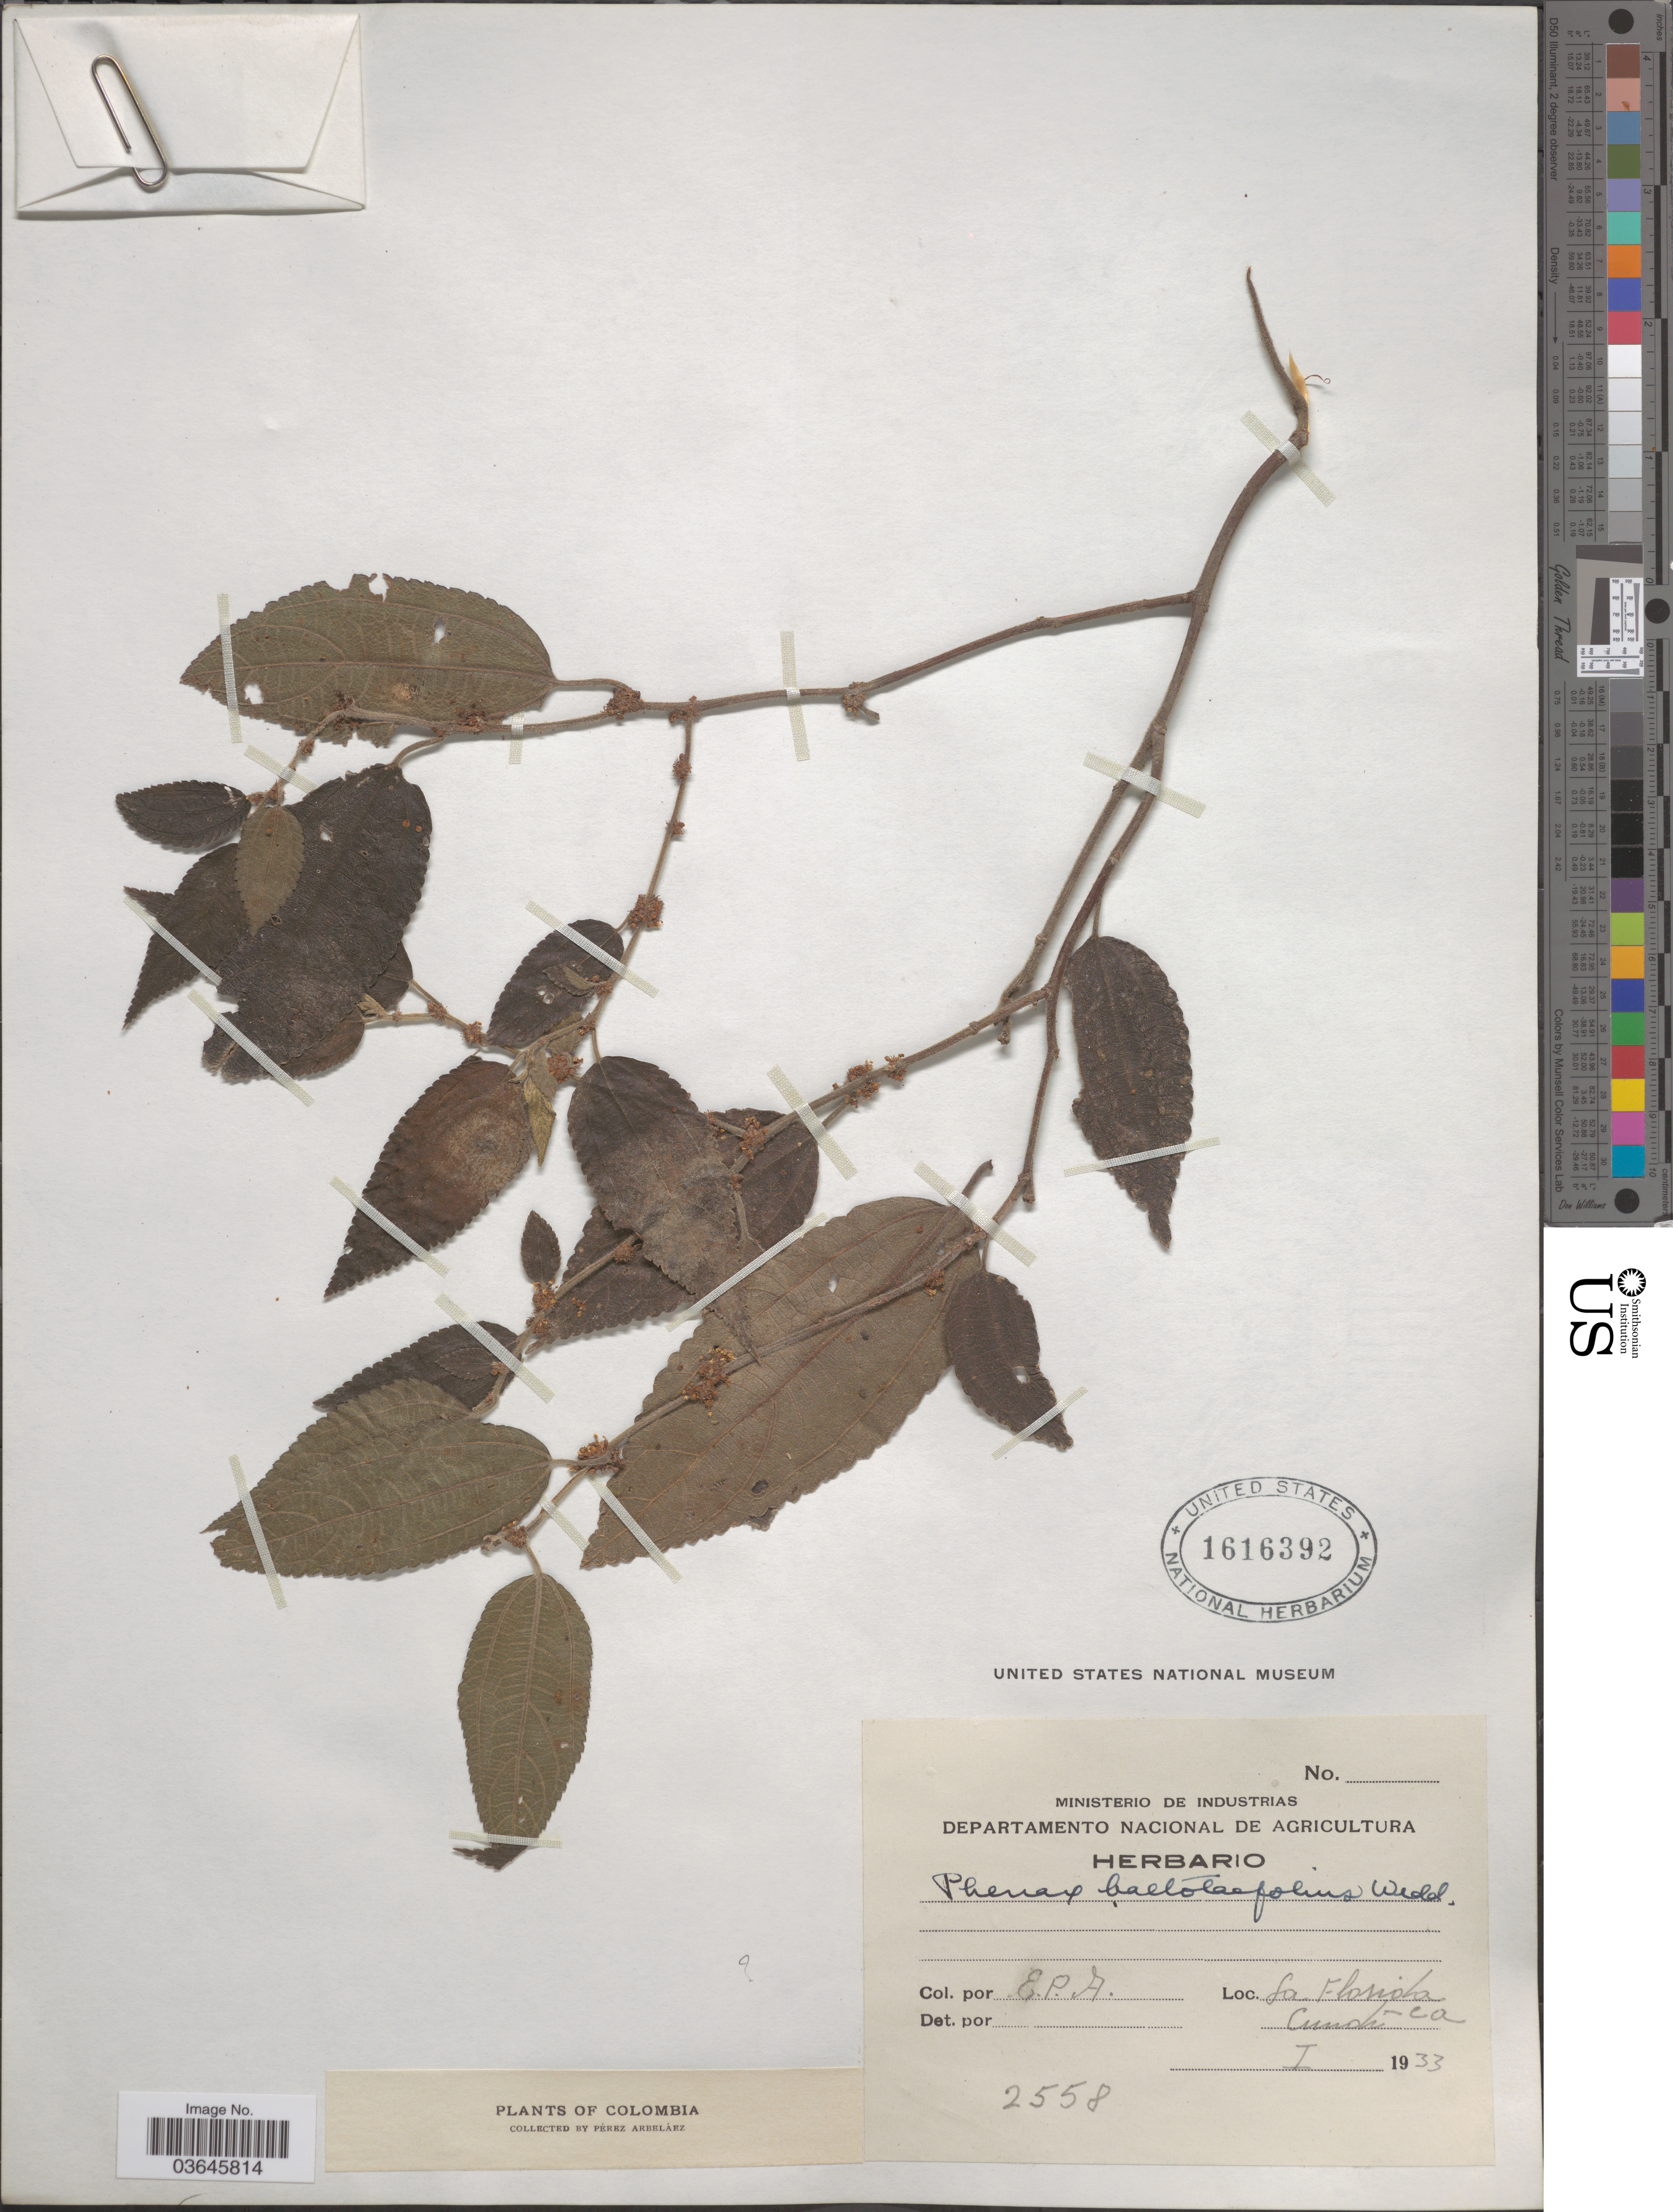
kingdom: Plantae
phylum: Tracheophyta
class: Magnoliopsida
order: Rosales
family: Urticaceae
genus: Phenax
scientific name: Phenax rugosus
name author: (Poir.) Wedd.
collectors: E. Pérez Arbeláez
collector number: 2558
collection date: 1933-01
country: Colombia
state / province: Cundinamarca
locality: La Florida, Cundi-ca.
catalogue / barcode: US 1616392